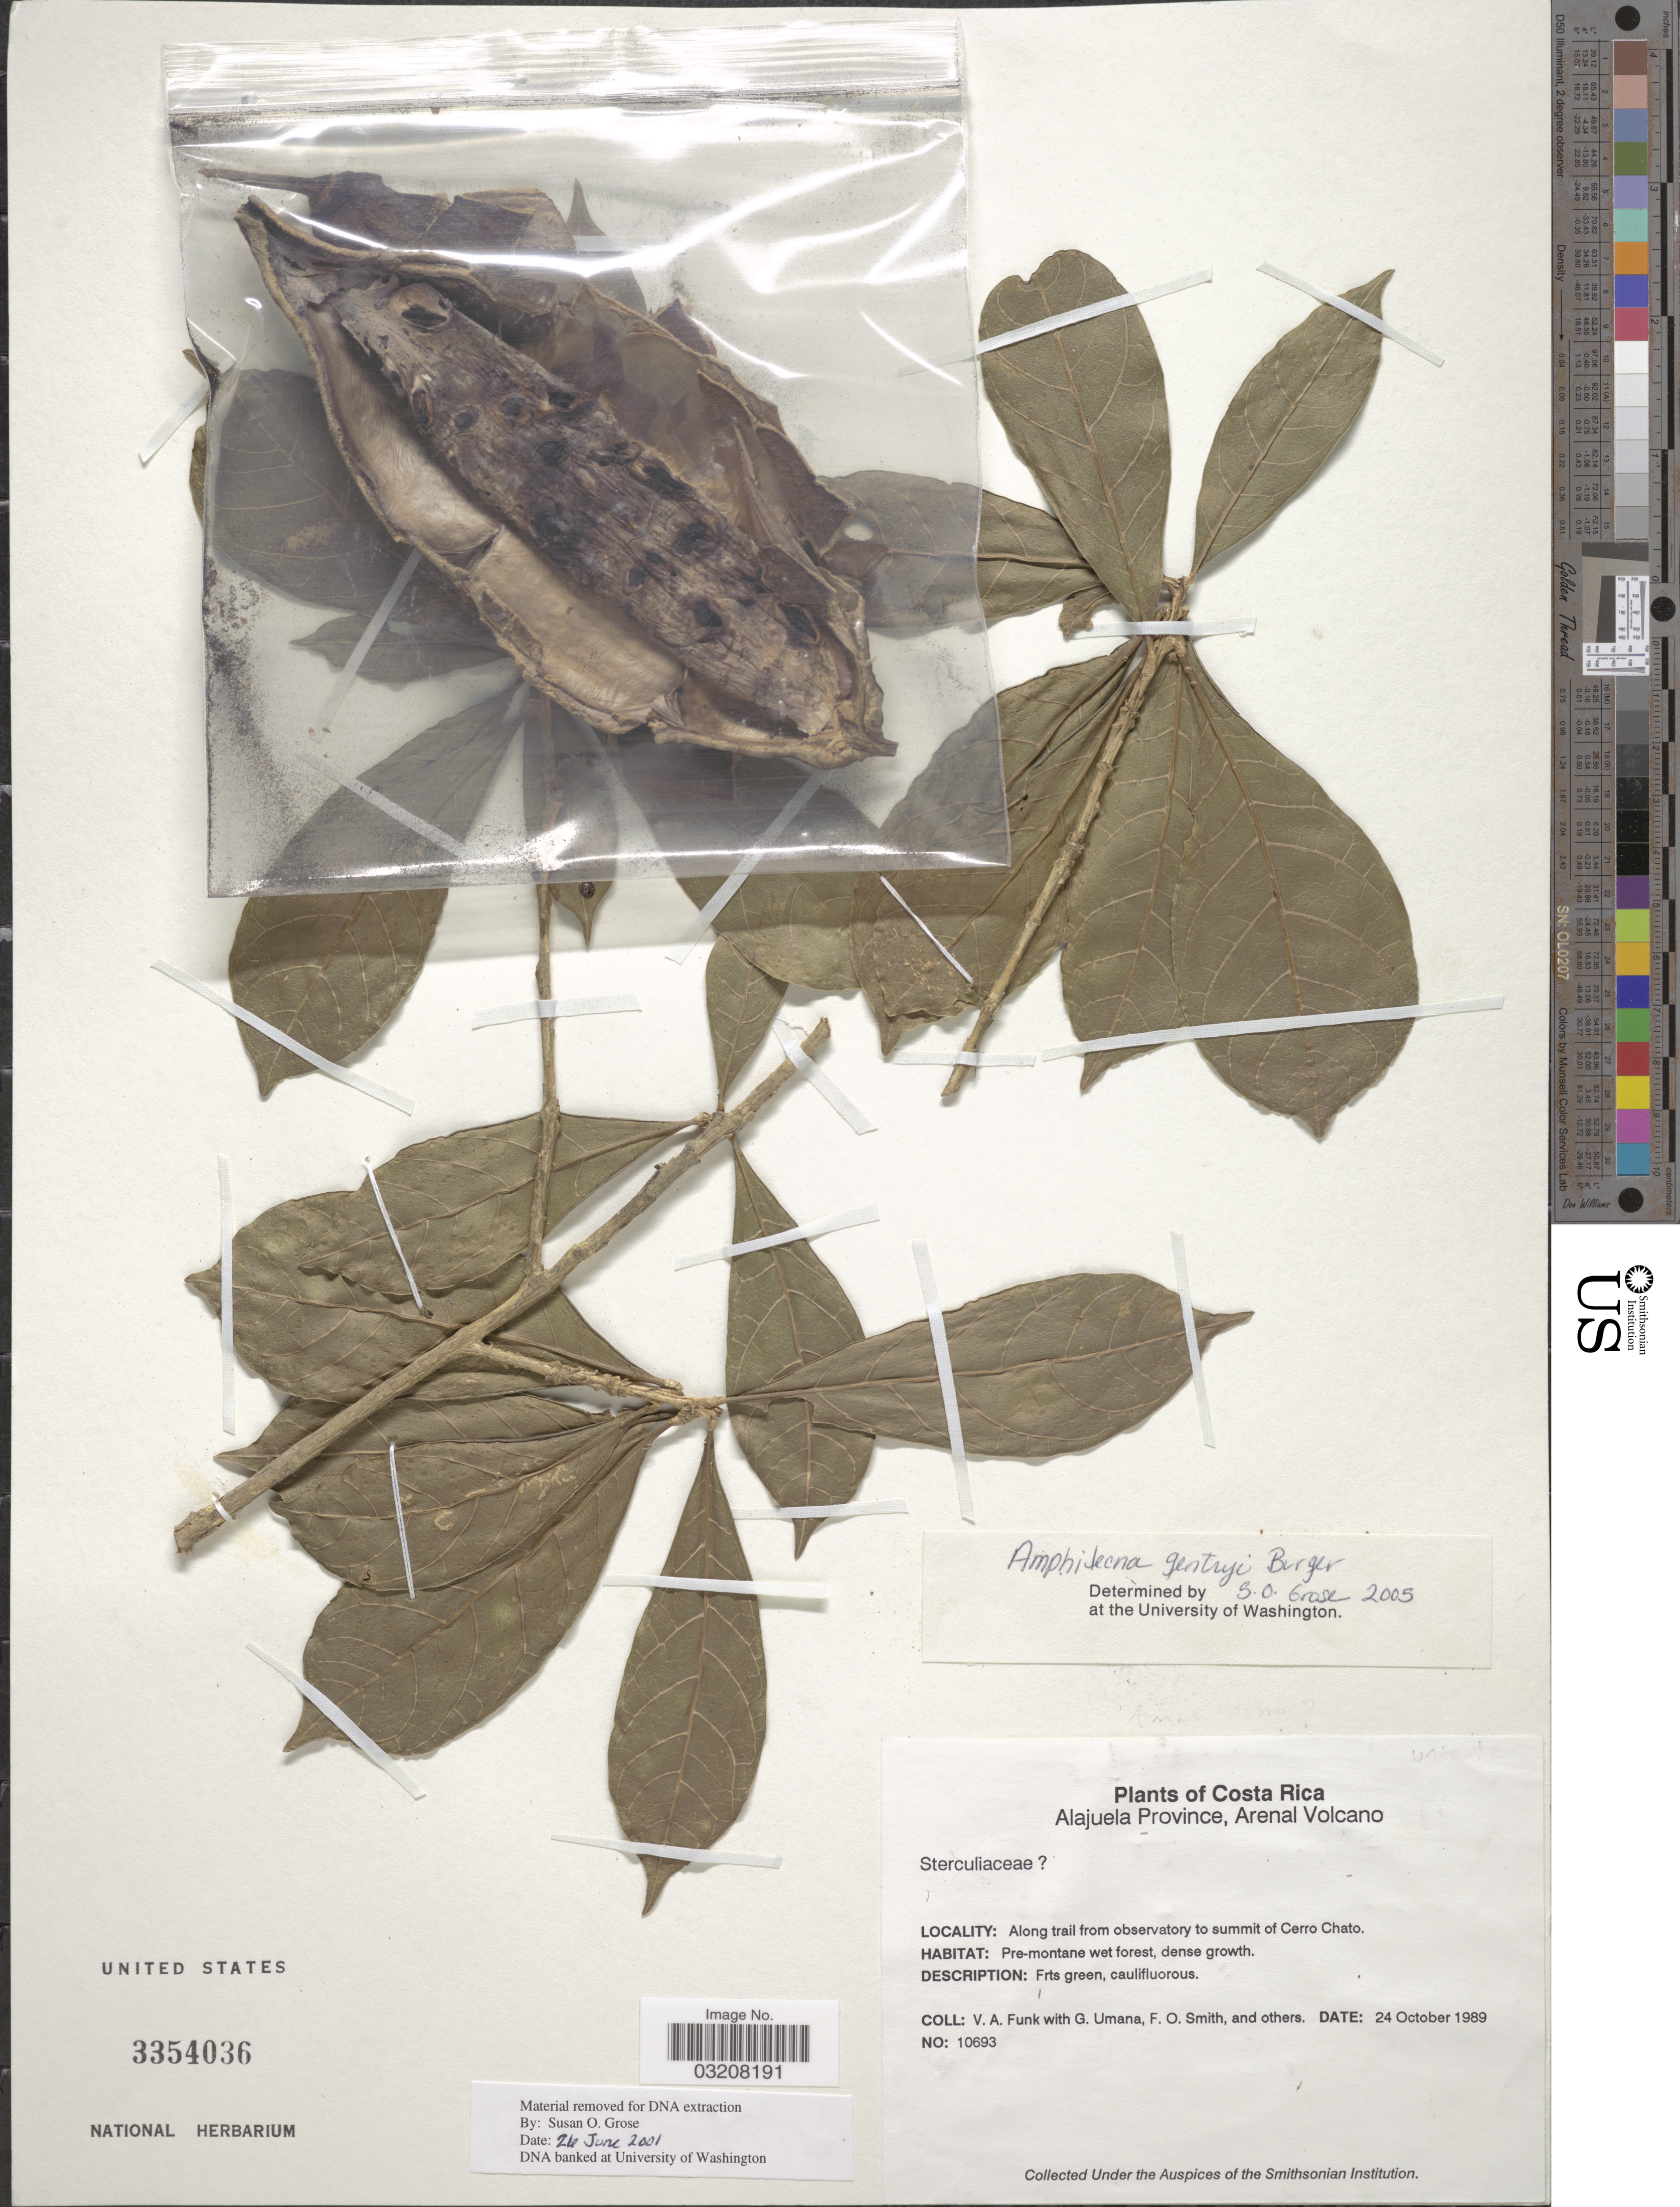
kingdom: Plantae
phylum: Tracheophyta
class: Magnoliopsida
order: Lamiales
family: Bignoniaceae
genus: Amphitecna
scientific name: Amphitecna gentryi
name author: W.C. Burger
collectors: V. Funk, G. Umana, F. Smith & et al.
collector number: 10693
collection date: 1989-10-24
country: Costa Rica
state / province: Alajuela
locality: Arenal Volcano. Along trail from observatory to summit of Cerro Chato.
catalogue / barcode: US 3354036